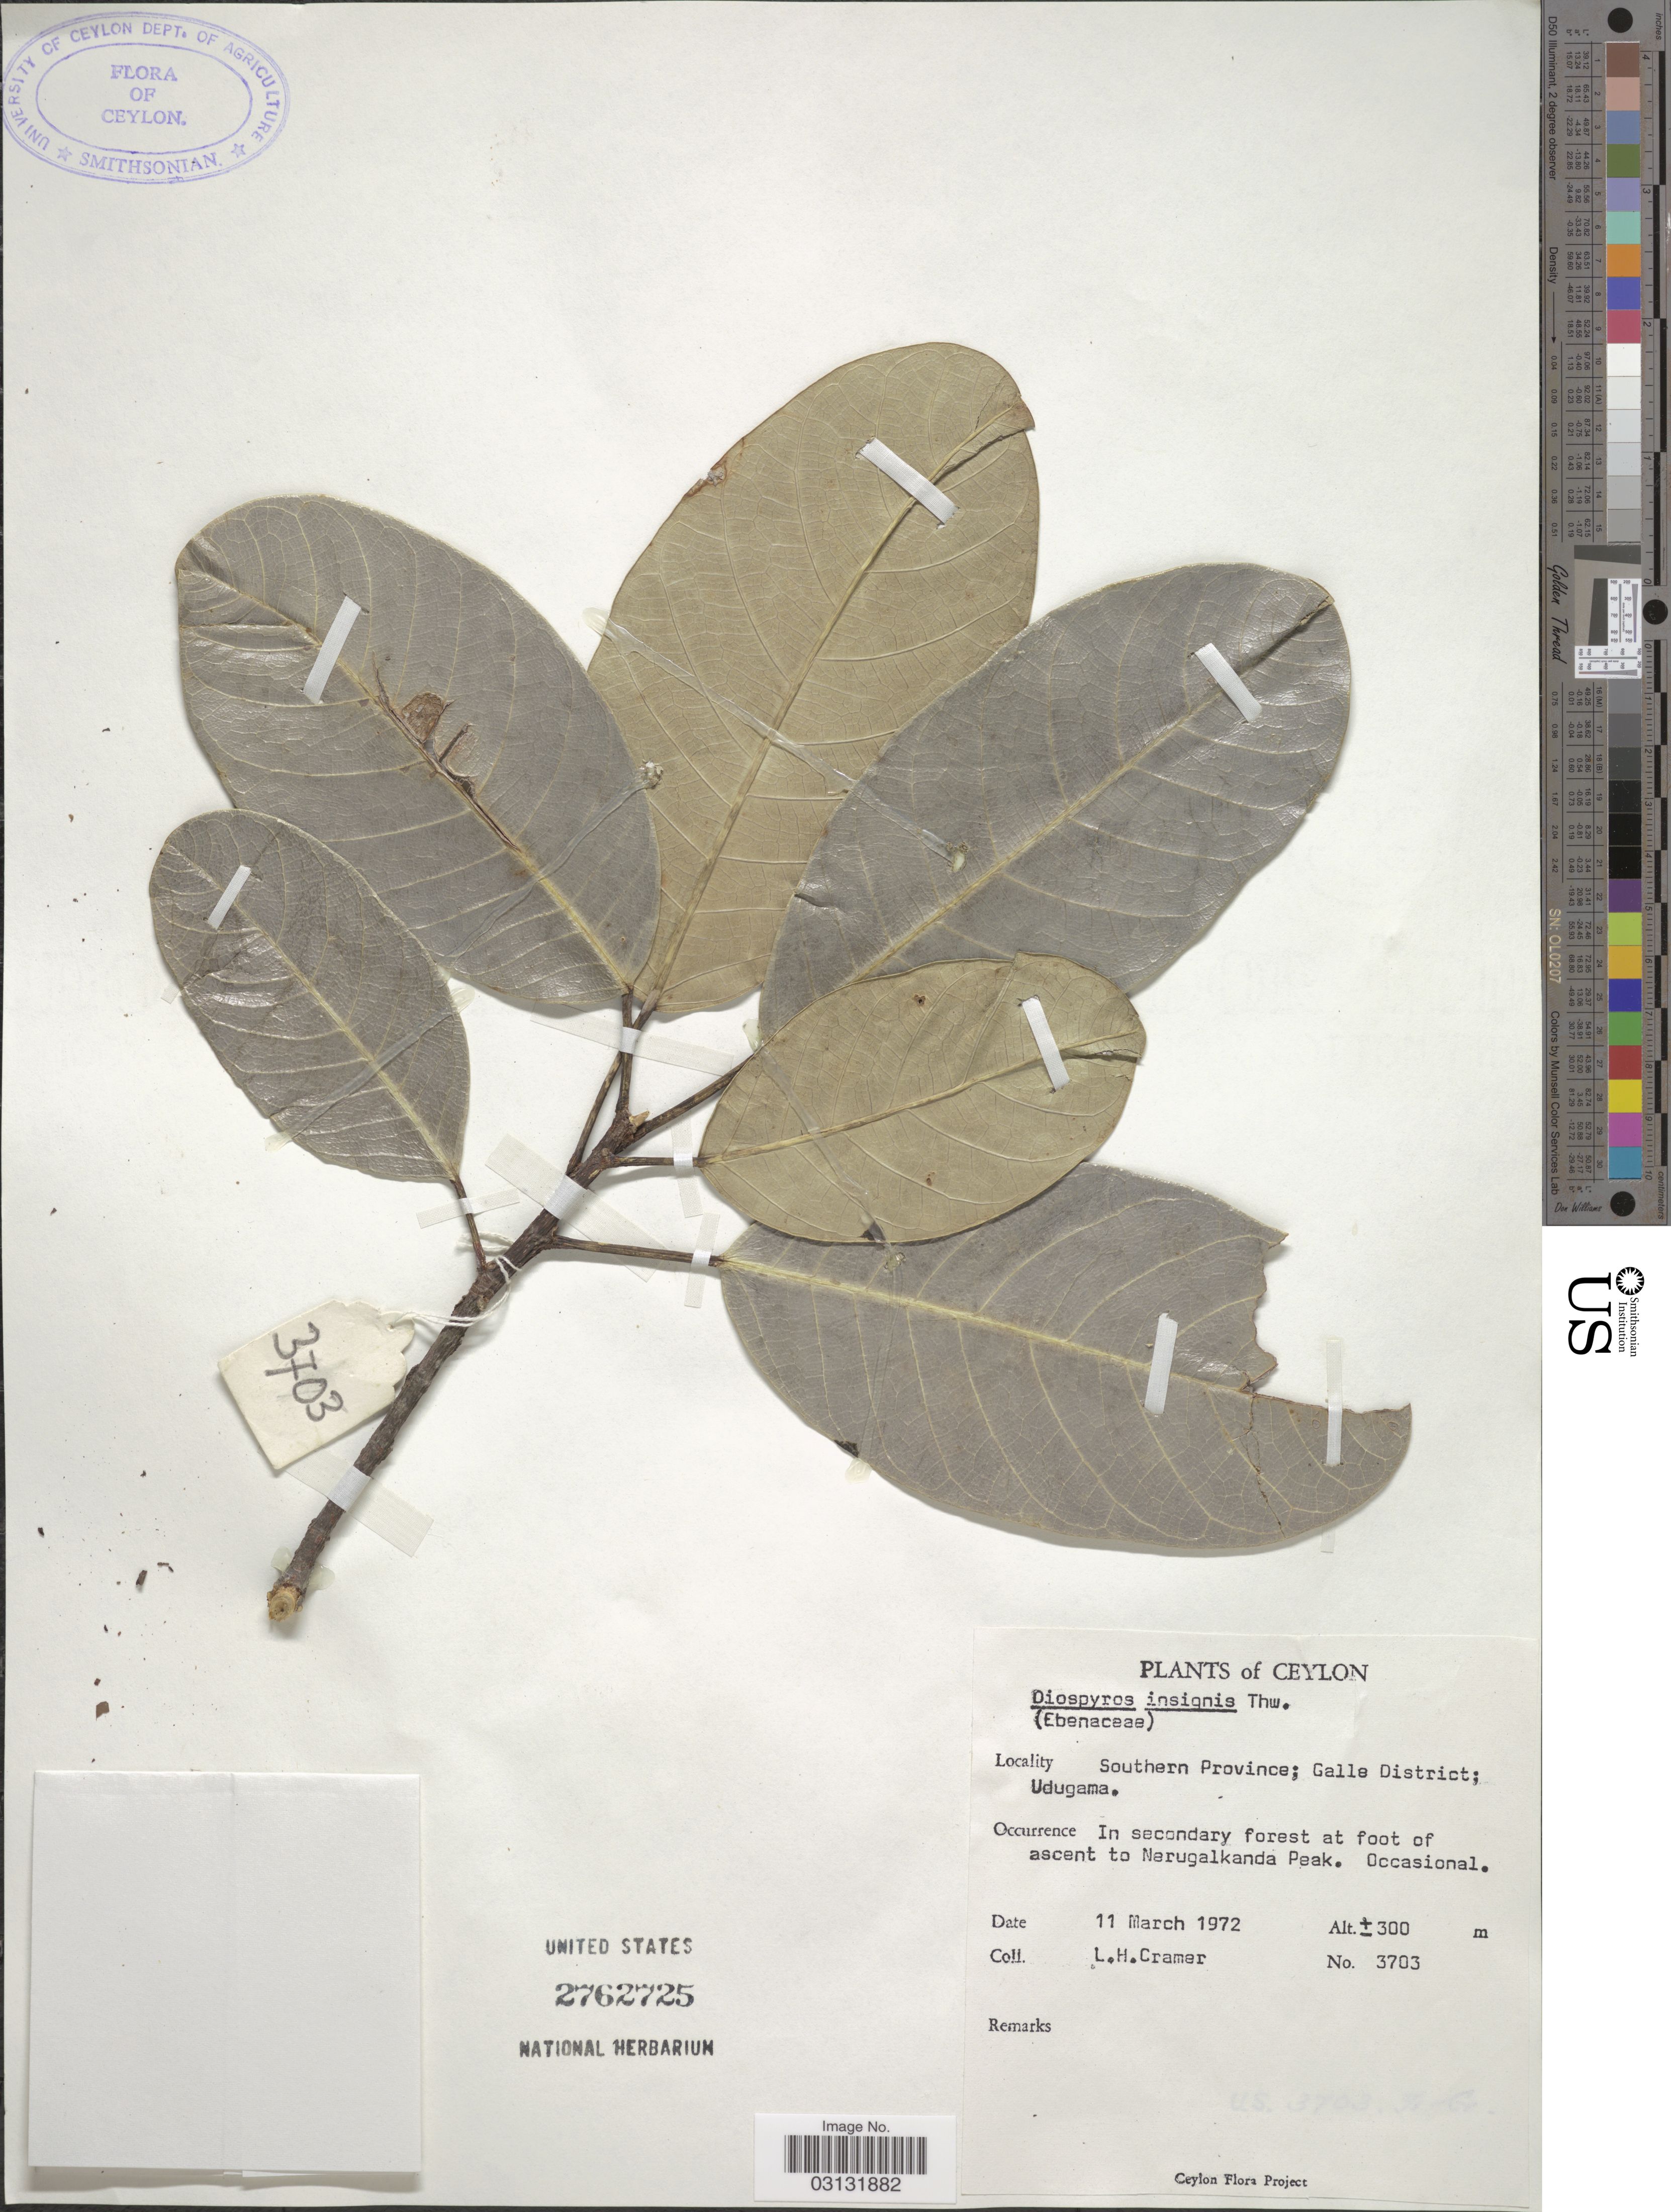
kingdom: Plantae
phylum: Tracheophyta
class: Magnoliopsida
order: Ericales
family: Ebenaceae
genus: Diospyros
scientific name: Diospyros insignis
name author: Thwaites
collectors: L. H. Cramer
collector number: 3703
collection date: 1972-03-11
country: Sri Lanka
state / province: Southern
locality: Ceylon. Southern Province; Galle District; Udugama. At foot of ascent to Nerugalkanda Peak.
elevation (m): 300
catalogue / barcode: US 2762725